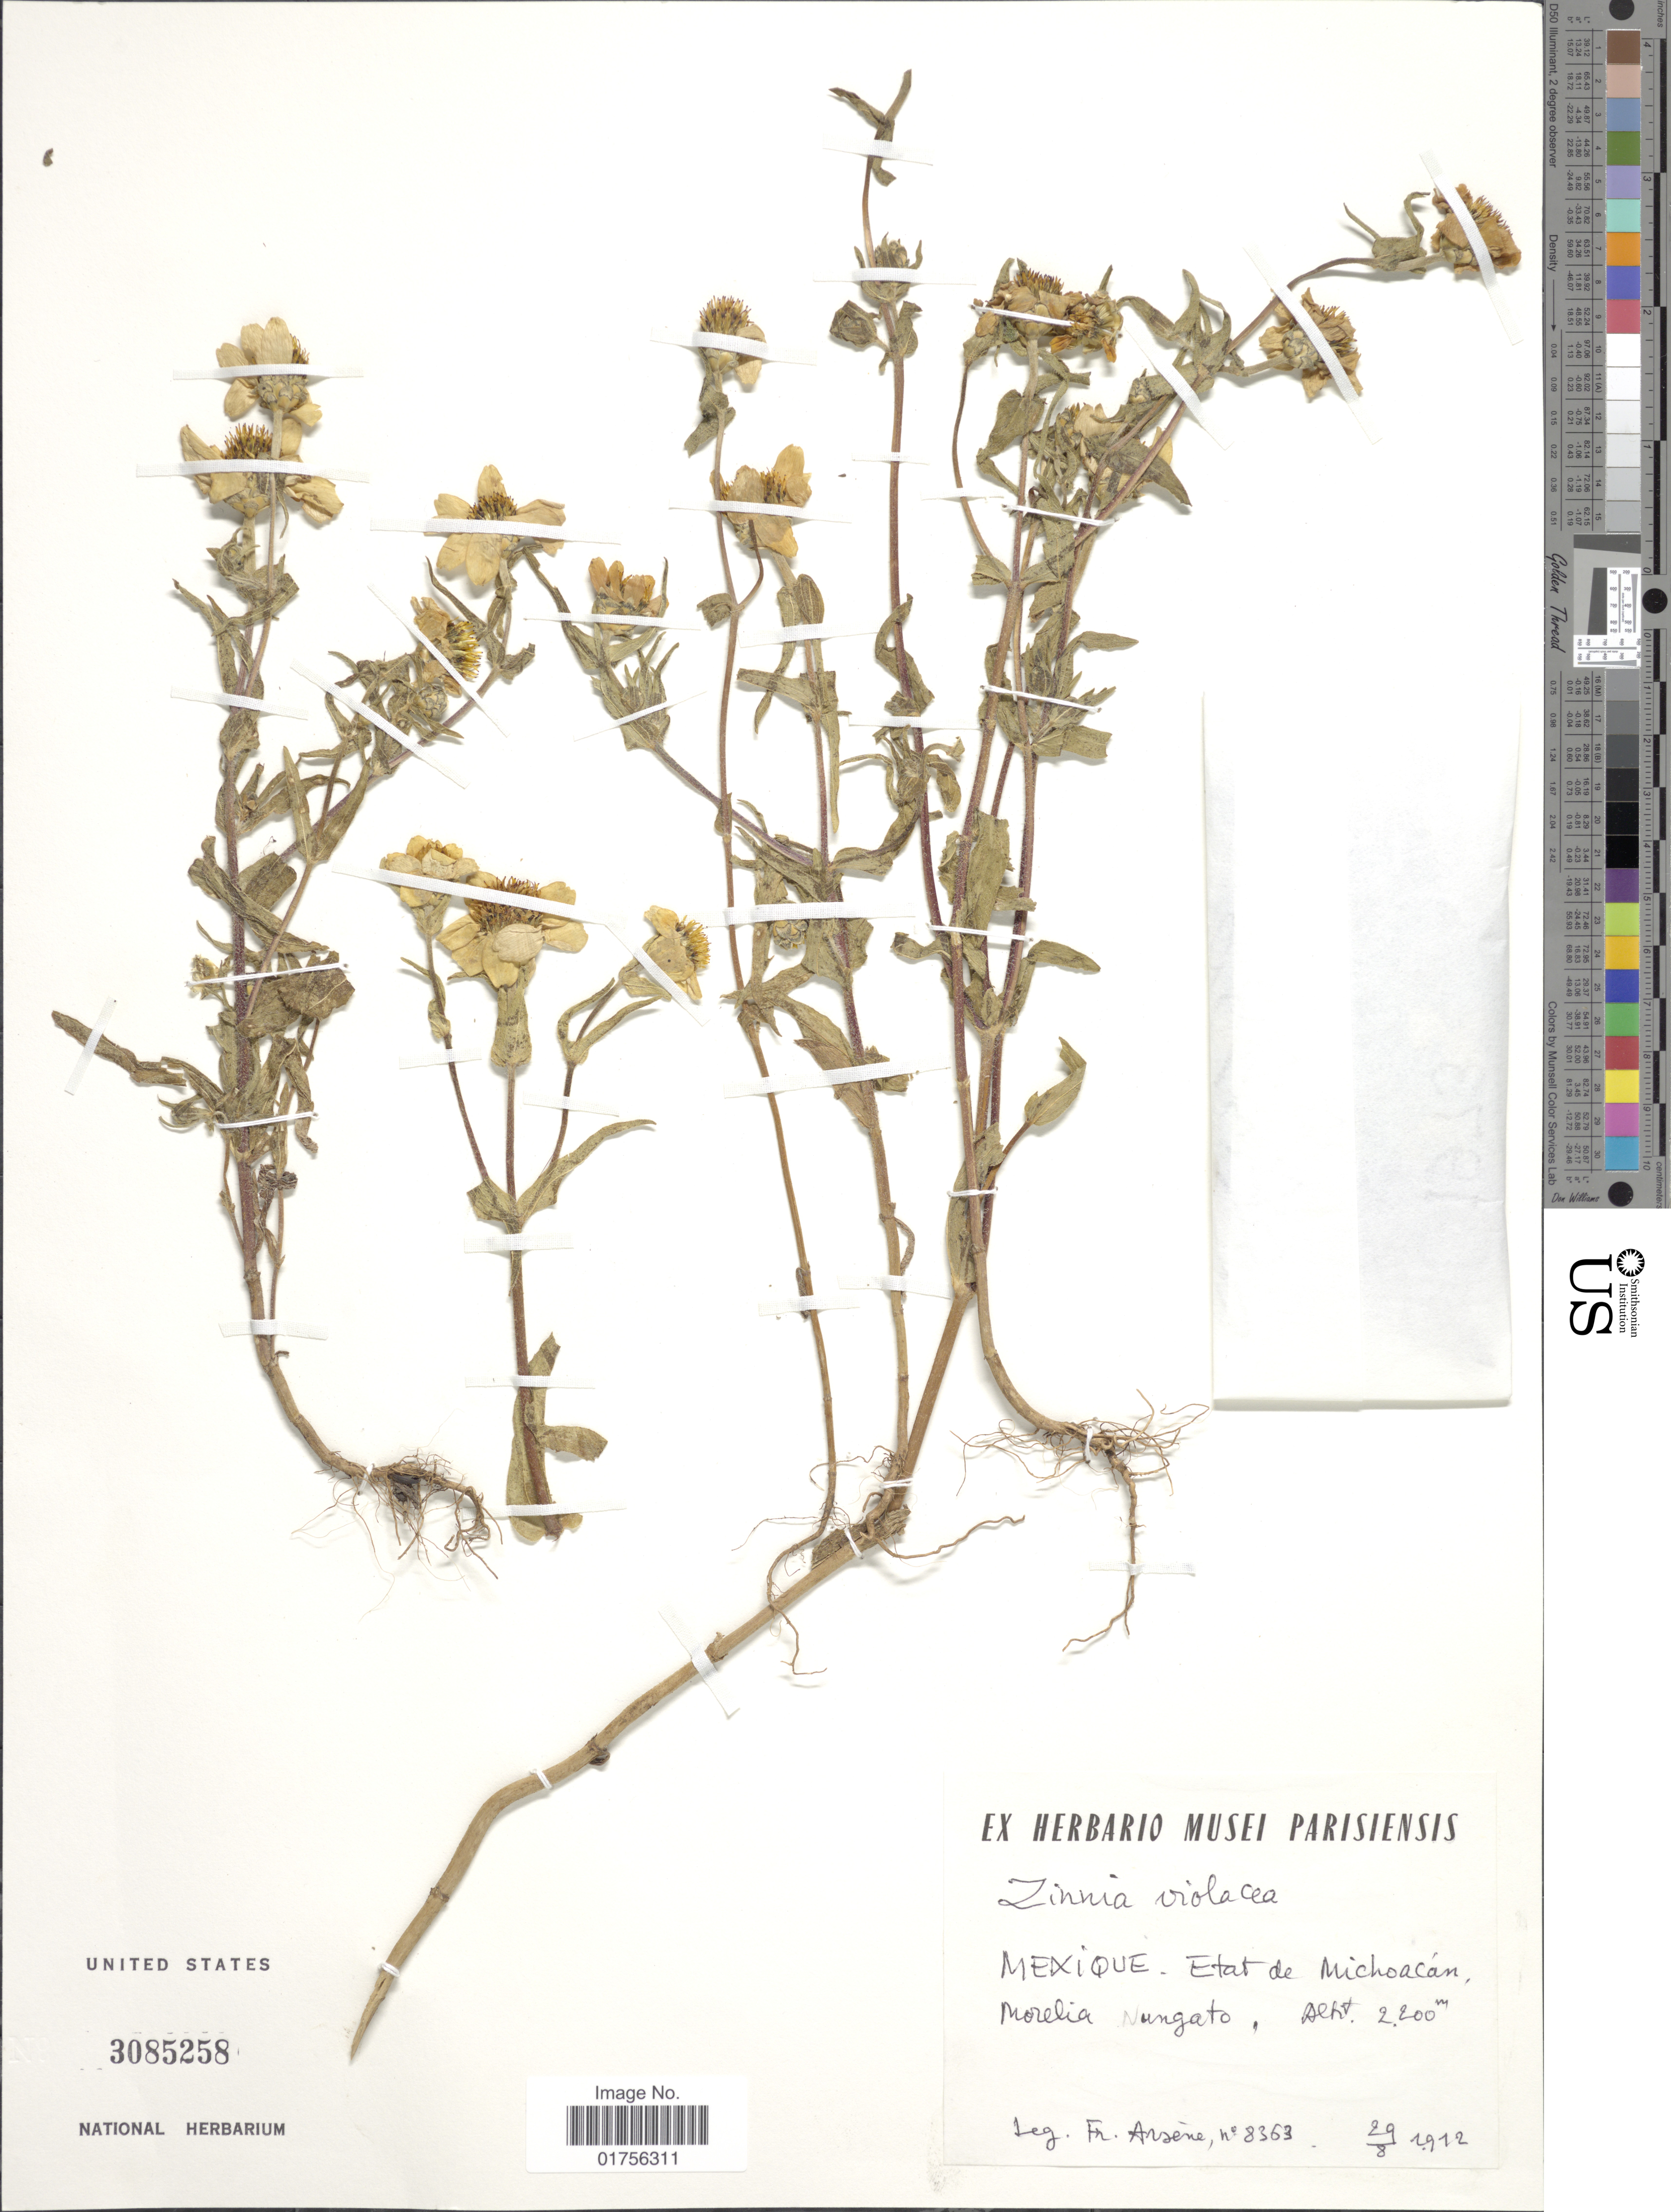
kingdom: Plantae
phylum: Tracheophyta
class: Magnoliopsida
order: Asterales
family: Asteraceae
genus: Zinnia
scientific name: Zinnia violacea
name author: Cav.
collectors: Bro. G. Arsène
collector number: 8363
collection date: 1912-08-29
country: Mexico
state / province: Michoacán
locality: Mexique, Etat de Michoacan, Morelia Pungato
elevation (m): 2200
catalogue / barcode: US 3085258